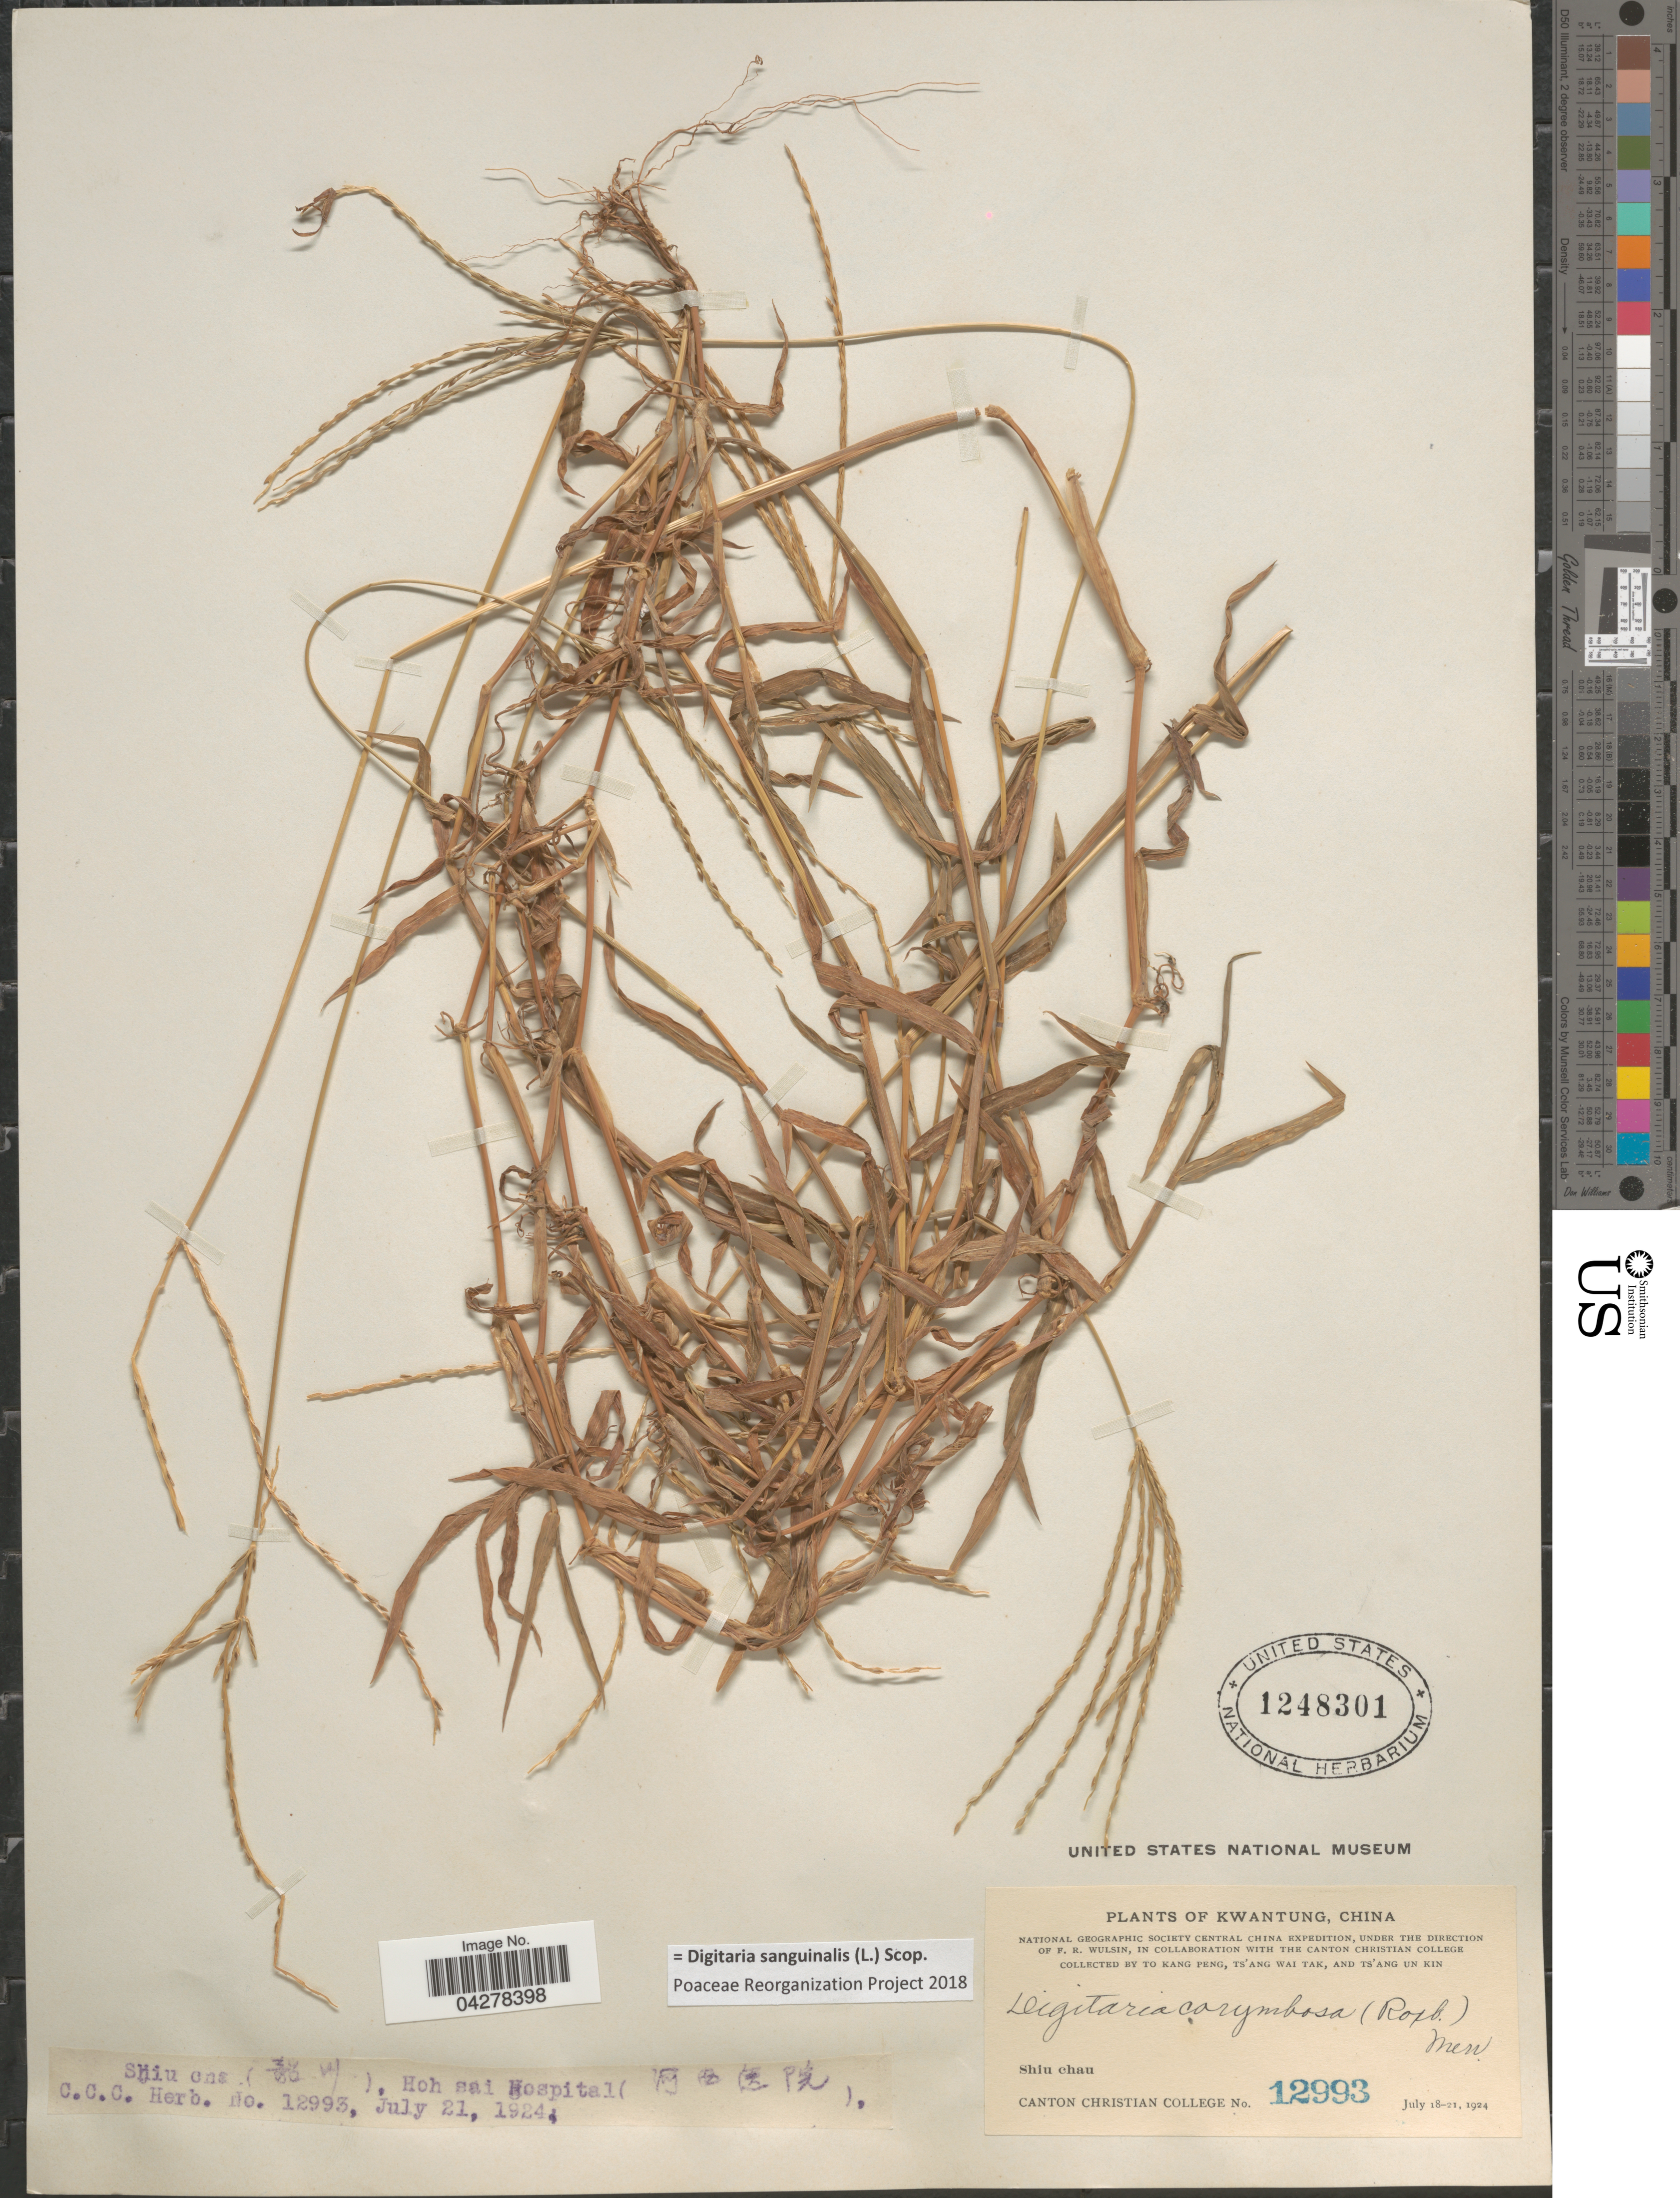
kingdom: Plantae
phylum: Tracheophyta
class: Liliopsida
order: Poales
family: Poaceae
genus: Digitaria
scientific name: Digitaria sanguinalis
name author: (L.) Scop.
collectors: K. Peng, W. T. Tsang & Ts' Ang Un Kin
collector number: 12993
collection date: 1924-07-18/1924-07-21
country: China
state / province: Guangdong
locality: Kwantung. National Geographic Society Central China Expedition. Shiu chau. Shiu [illegible text] (X), Hoh sai Hospital (X).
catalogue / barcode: US 1248301